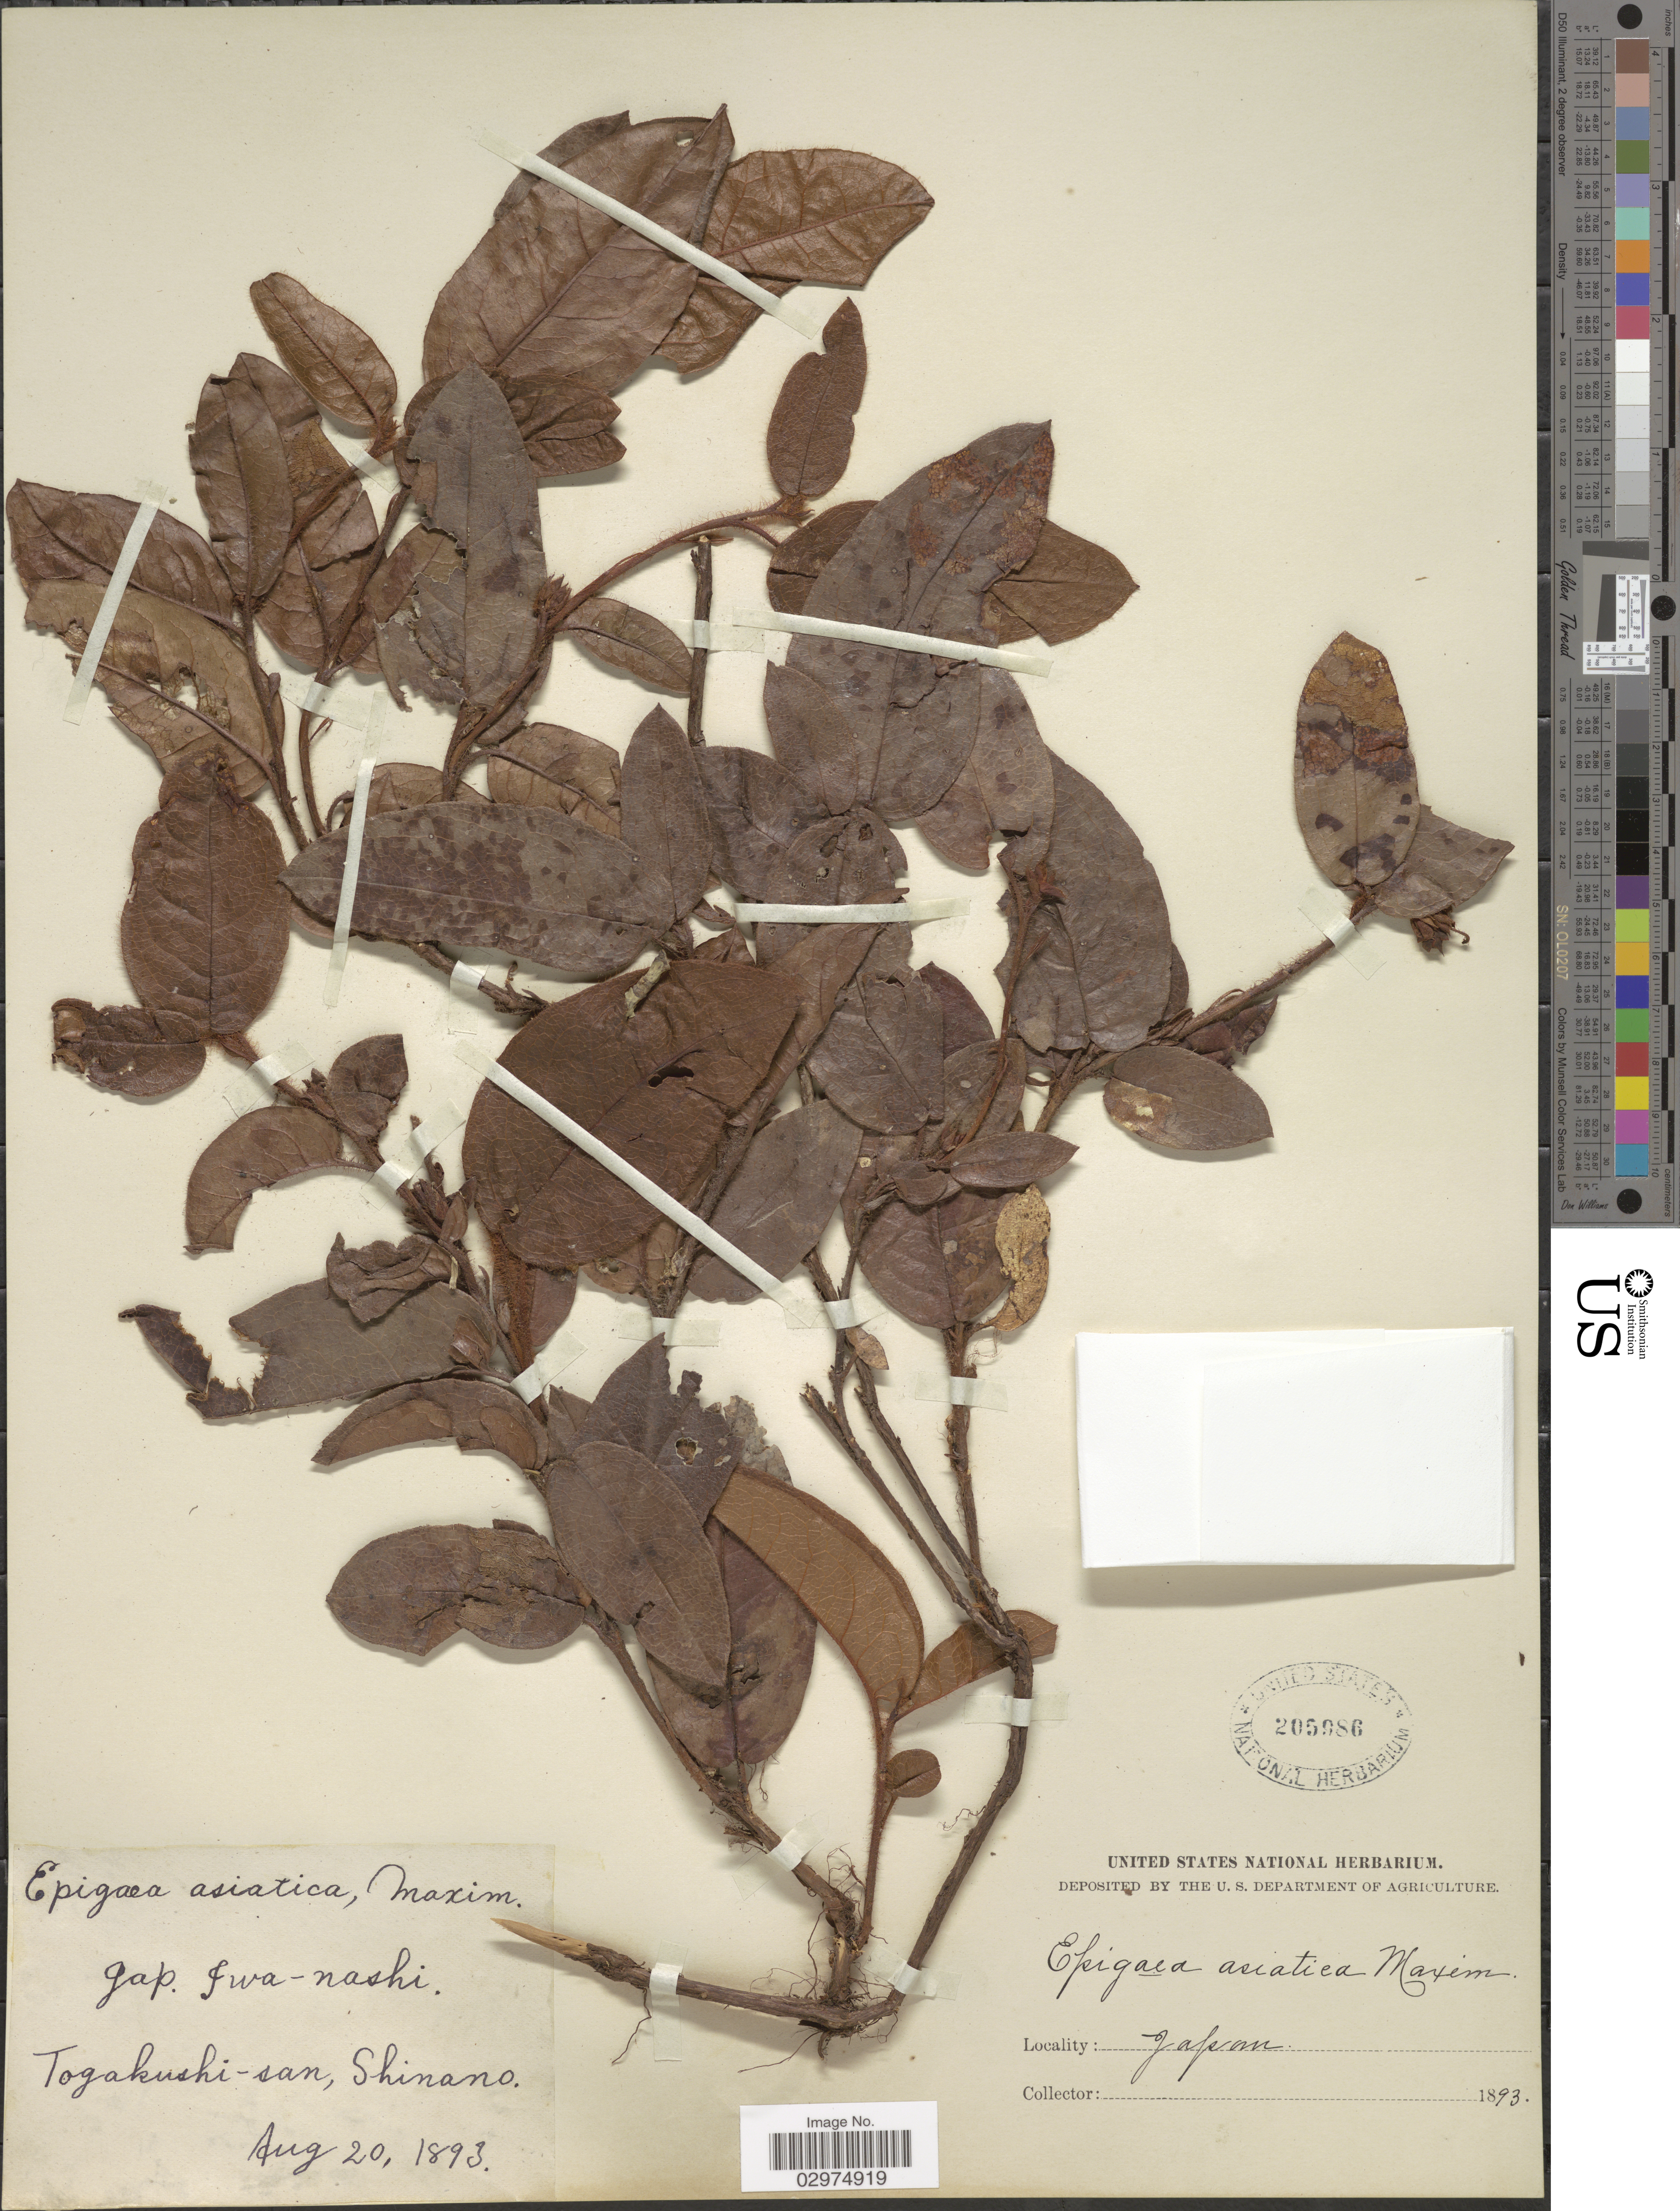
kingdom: Plantae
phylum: Tracheophyta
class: Magnoliopsida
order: Ericales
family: Ericaceae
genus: Epigaea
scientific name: Epigaea asiatiea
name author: Maxim.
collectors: ex herb. United States National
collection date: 1893-08-20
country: Japan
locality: Togakushi-san, Shinano.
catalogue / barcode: US 205986